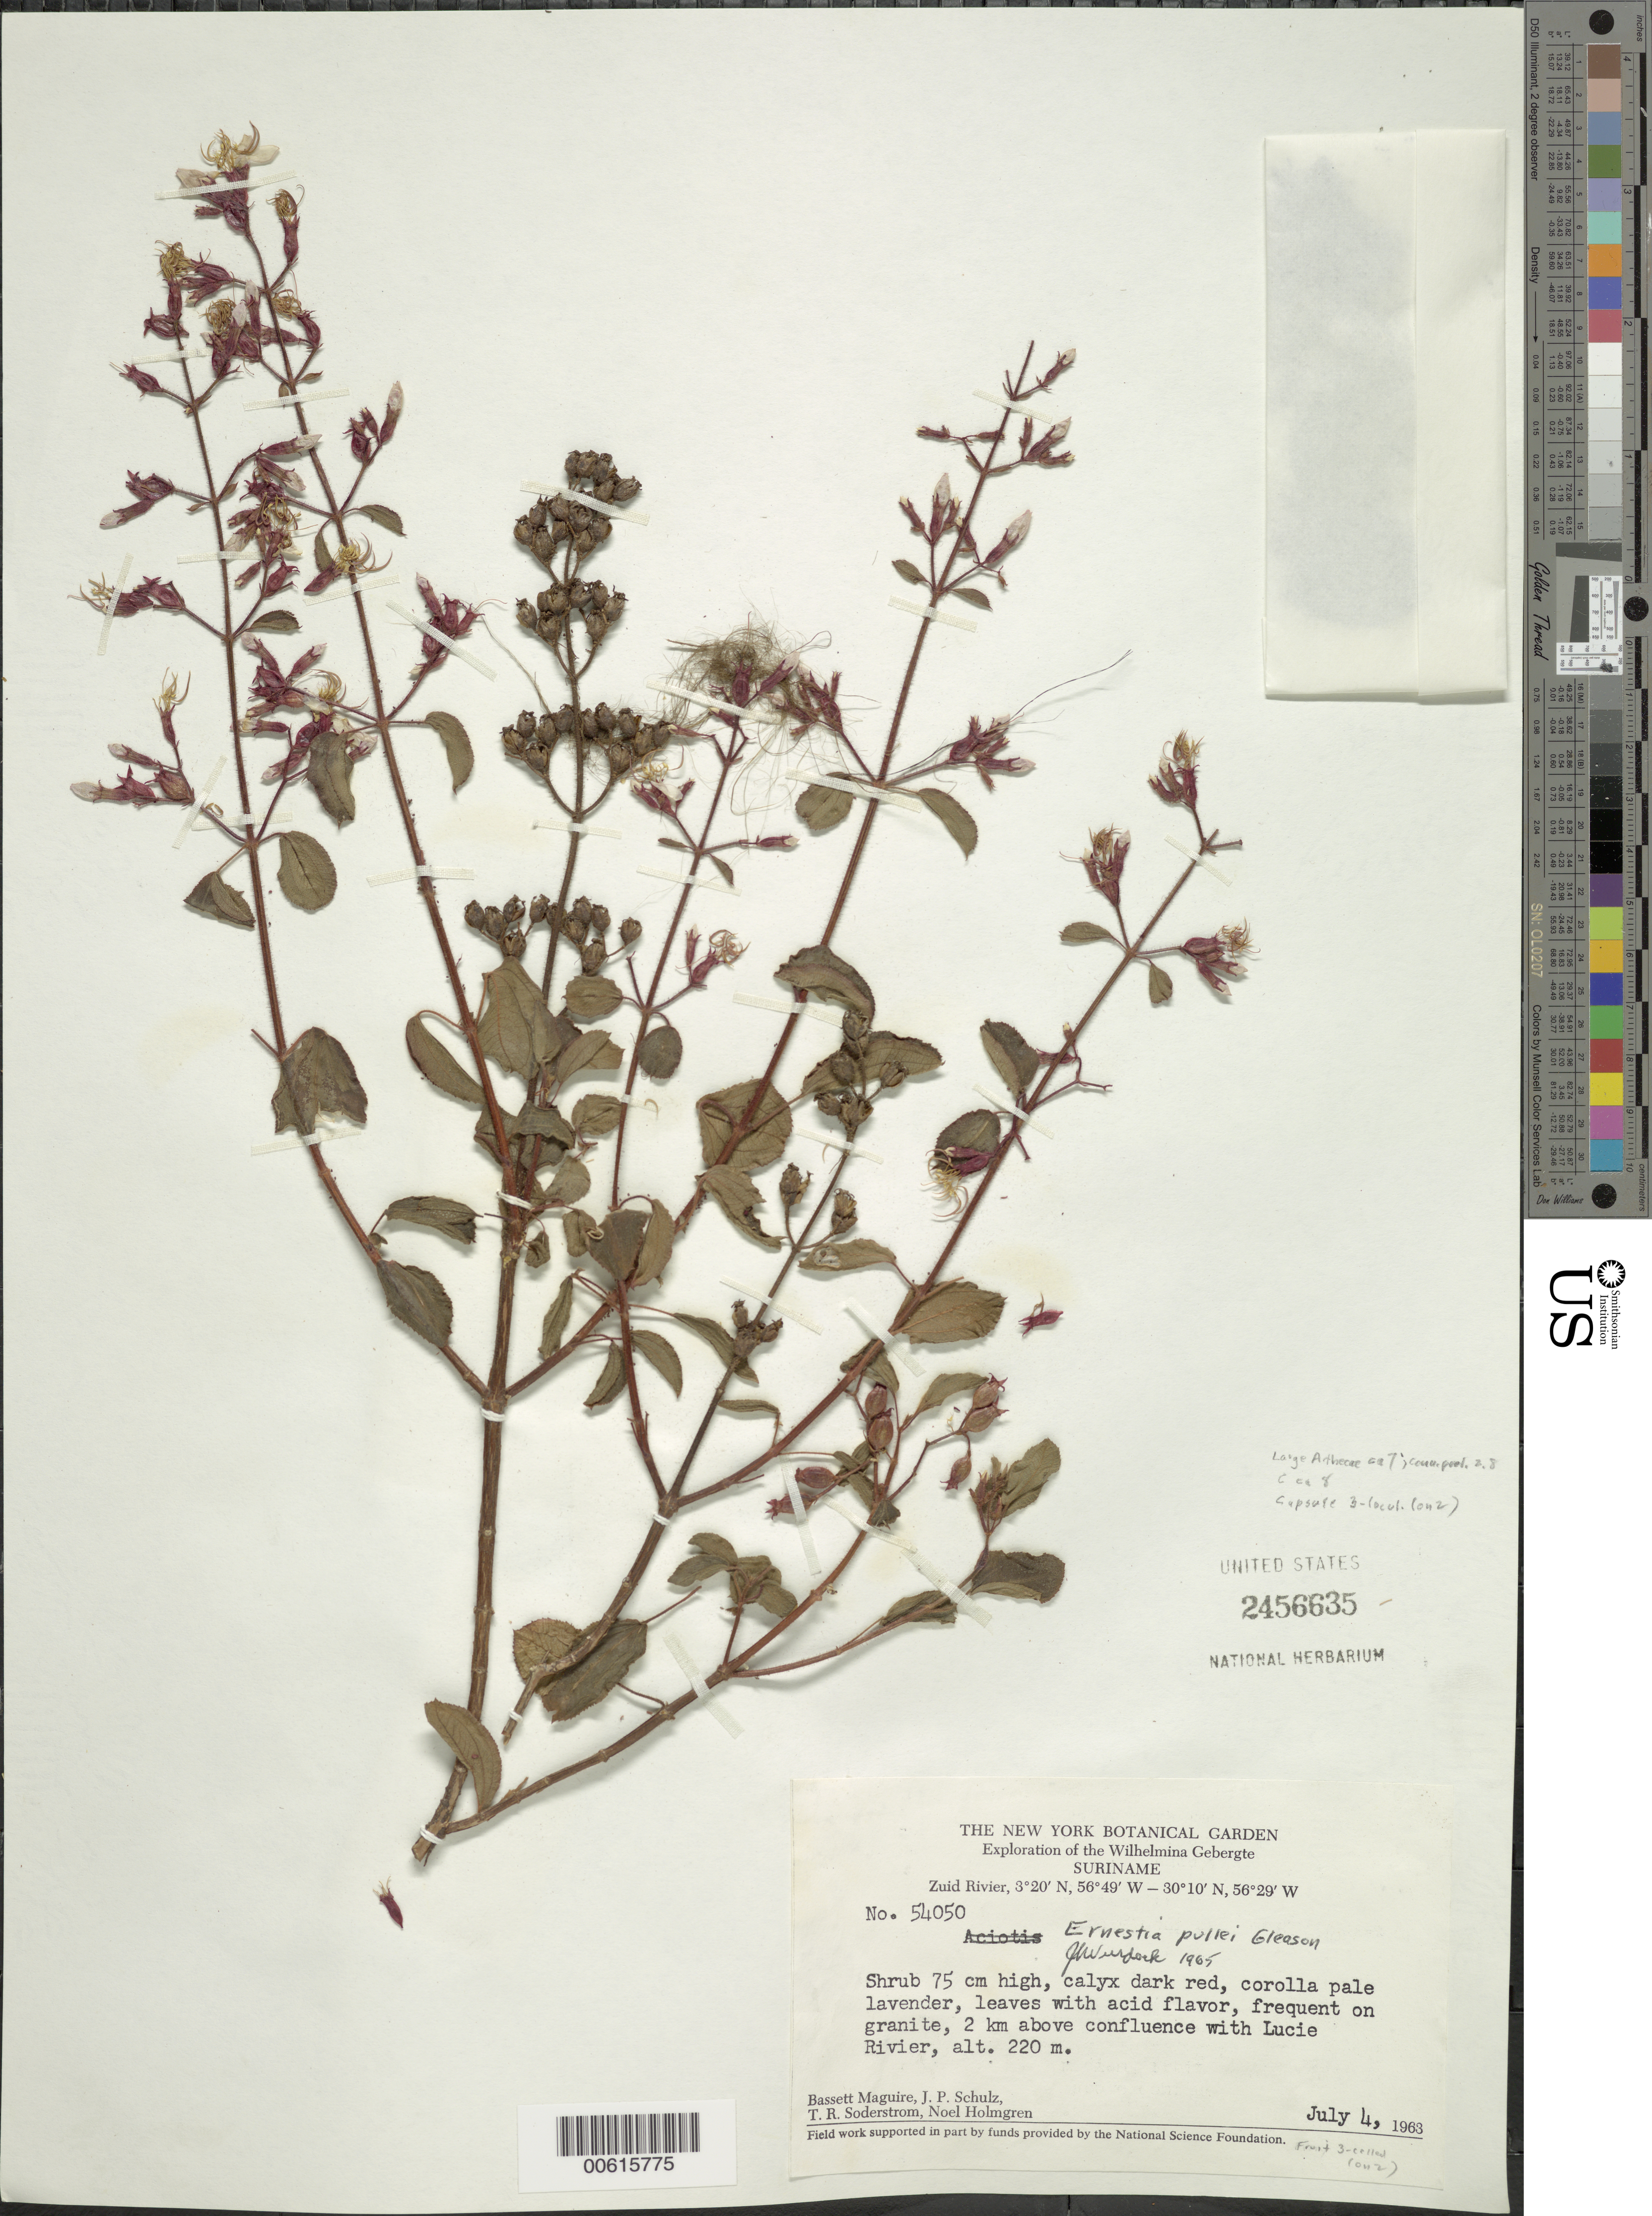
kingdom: Plantae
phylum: Tracheophyta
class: Magnoliopsida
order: Myrtales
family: Melastomataceae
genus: Ernestia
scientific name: Ernestia pullei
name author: Gleason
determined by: Wurdack, John J., (US), US (UNITED STATES)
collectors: B. Maguire, J. P. Schulz, T. R. Soderstrom & N. H. Holmgren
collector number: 54050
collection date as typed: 4-Jul-63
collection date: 1963-07-04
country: Suriname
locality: Zuid River, 2 km above confluence with Lucie R., Wilhelmina Gebergte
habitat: Granite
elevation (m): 220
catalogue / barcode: US 2456635